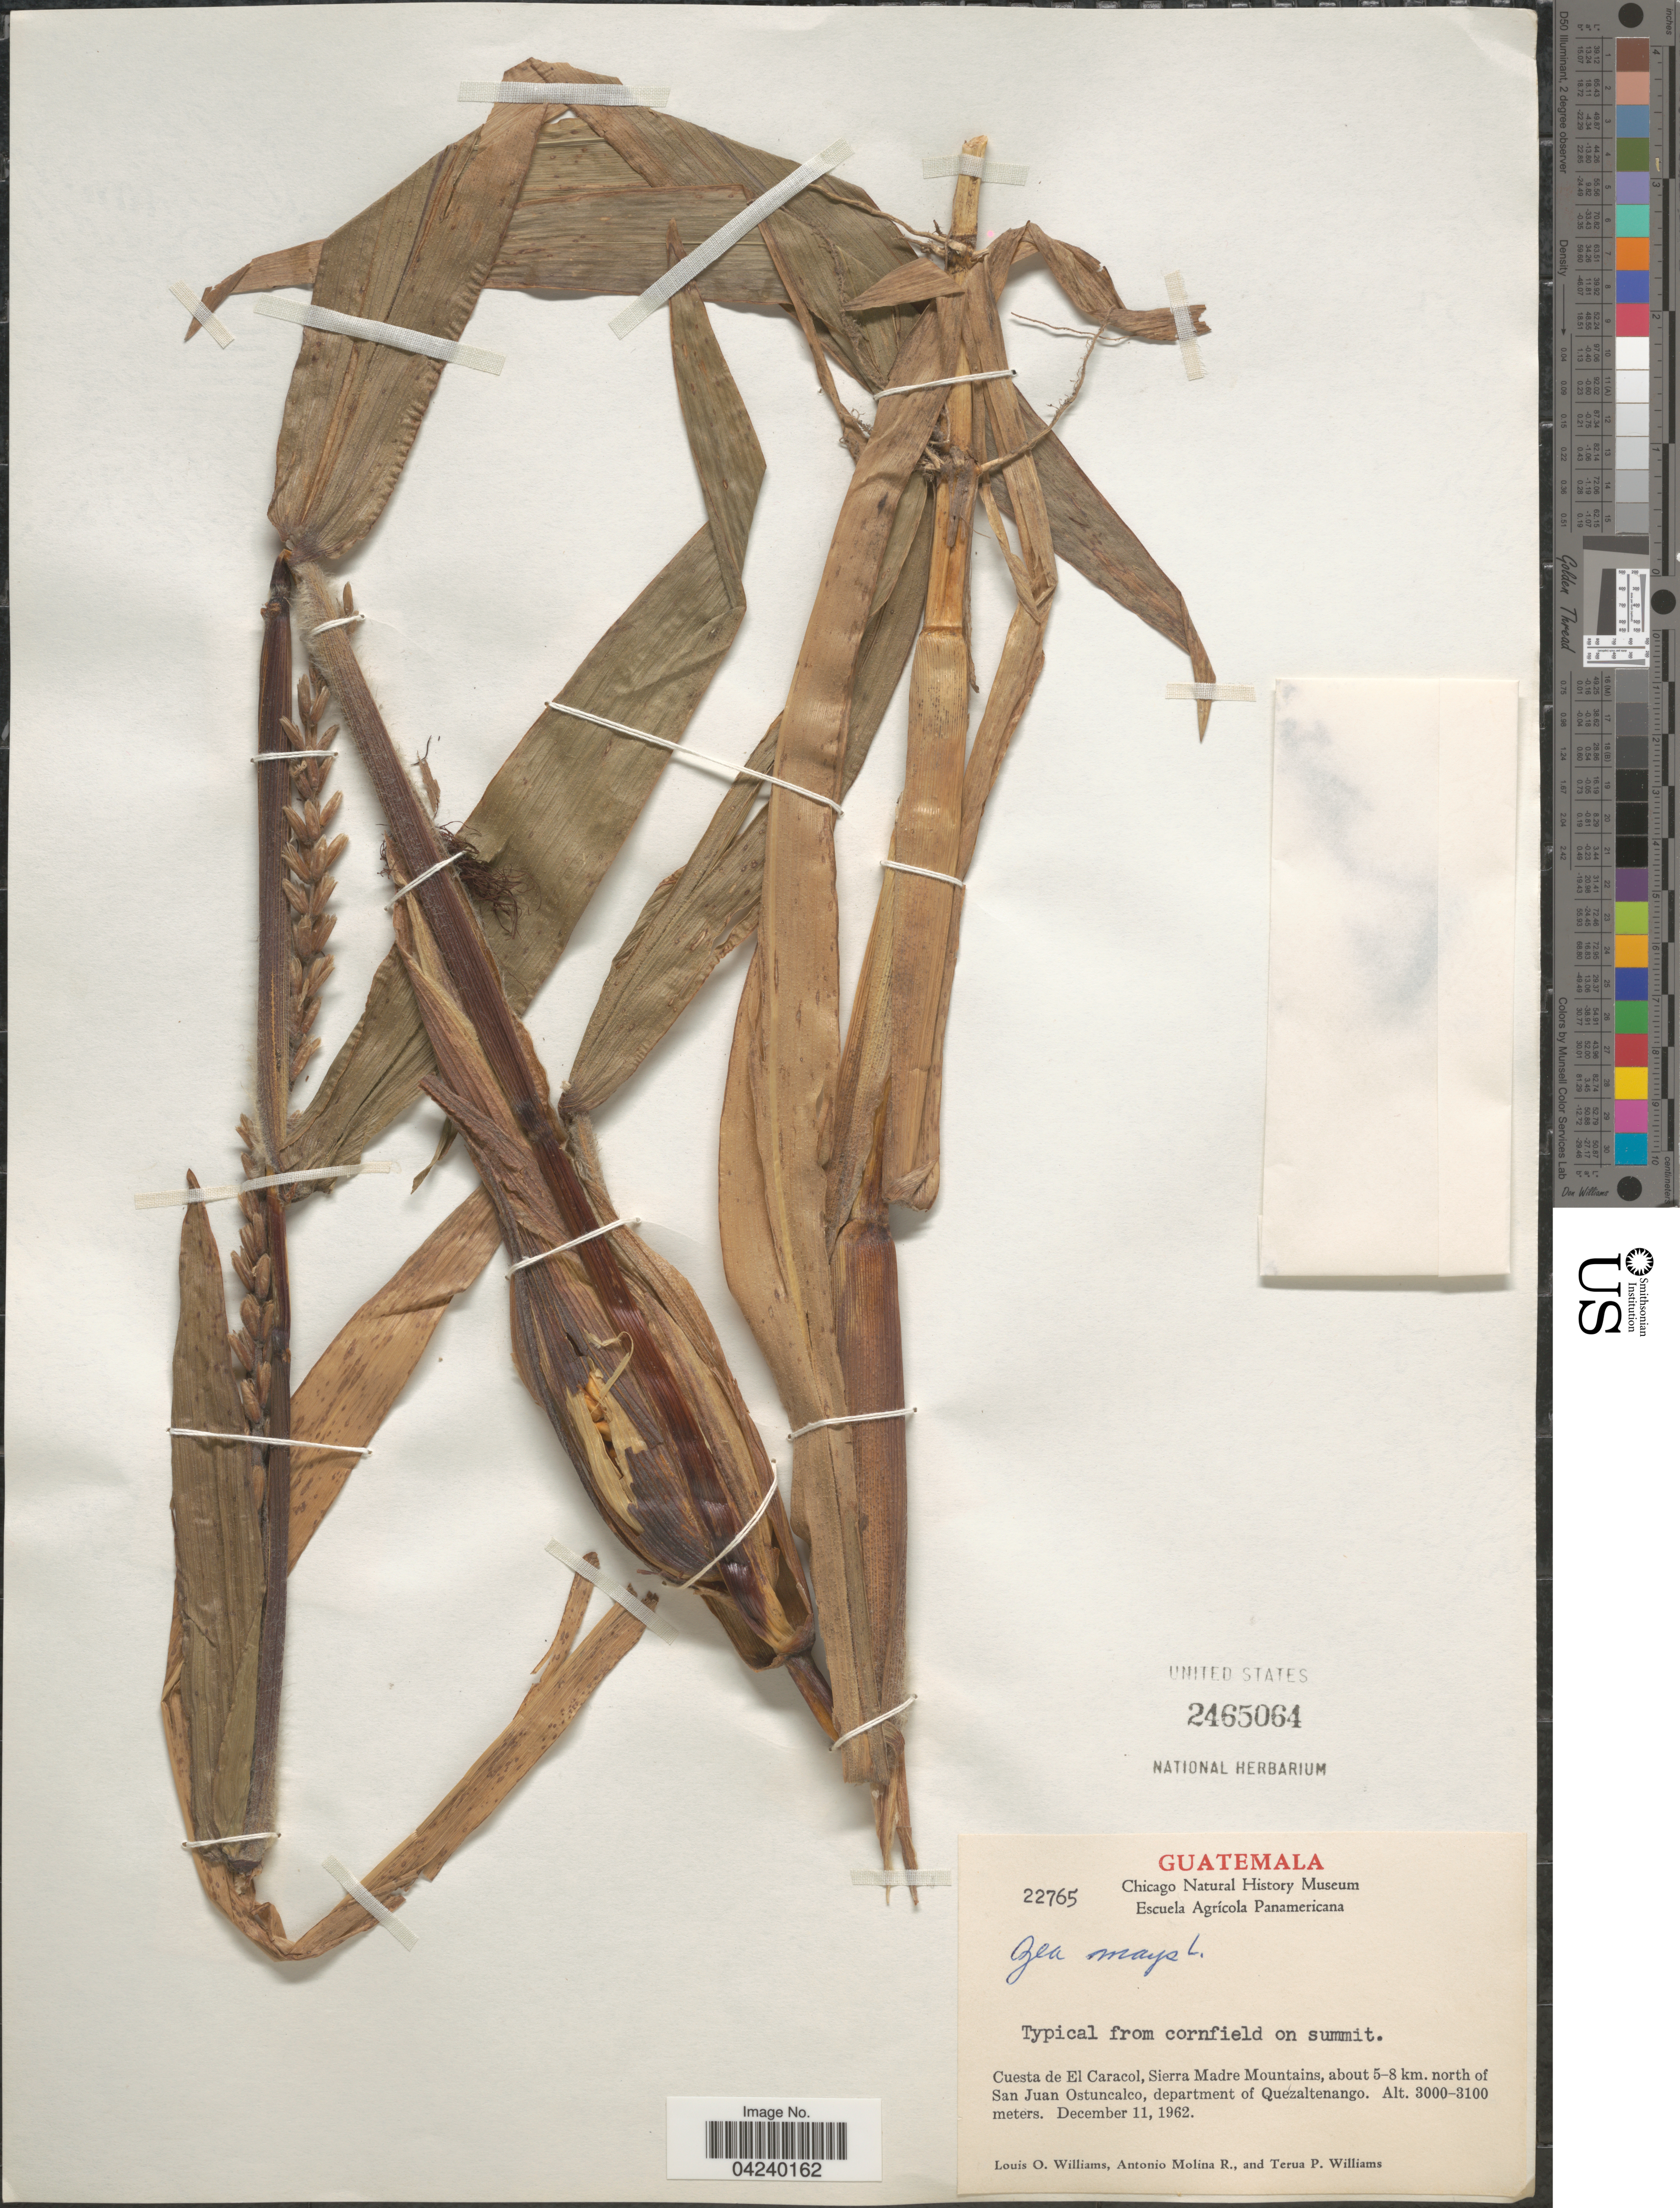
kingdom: Plantae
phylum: Tracheophyta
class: Liliopsida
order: Poales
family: Poaceae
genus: Zea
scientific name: Zea mays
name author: L.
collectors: L. O. Williams, A. Molina R. & T. Williams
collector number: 22765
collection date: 1962-12-11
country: Guatemala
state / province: Quetzaltenango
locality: Cuesta de El Caracol, Sierra Madre Mountains, about 5-8 km. north of San Juan Ostuncalco, department of Quezaltenango.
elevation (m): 3000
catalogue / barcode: US 2465064